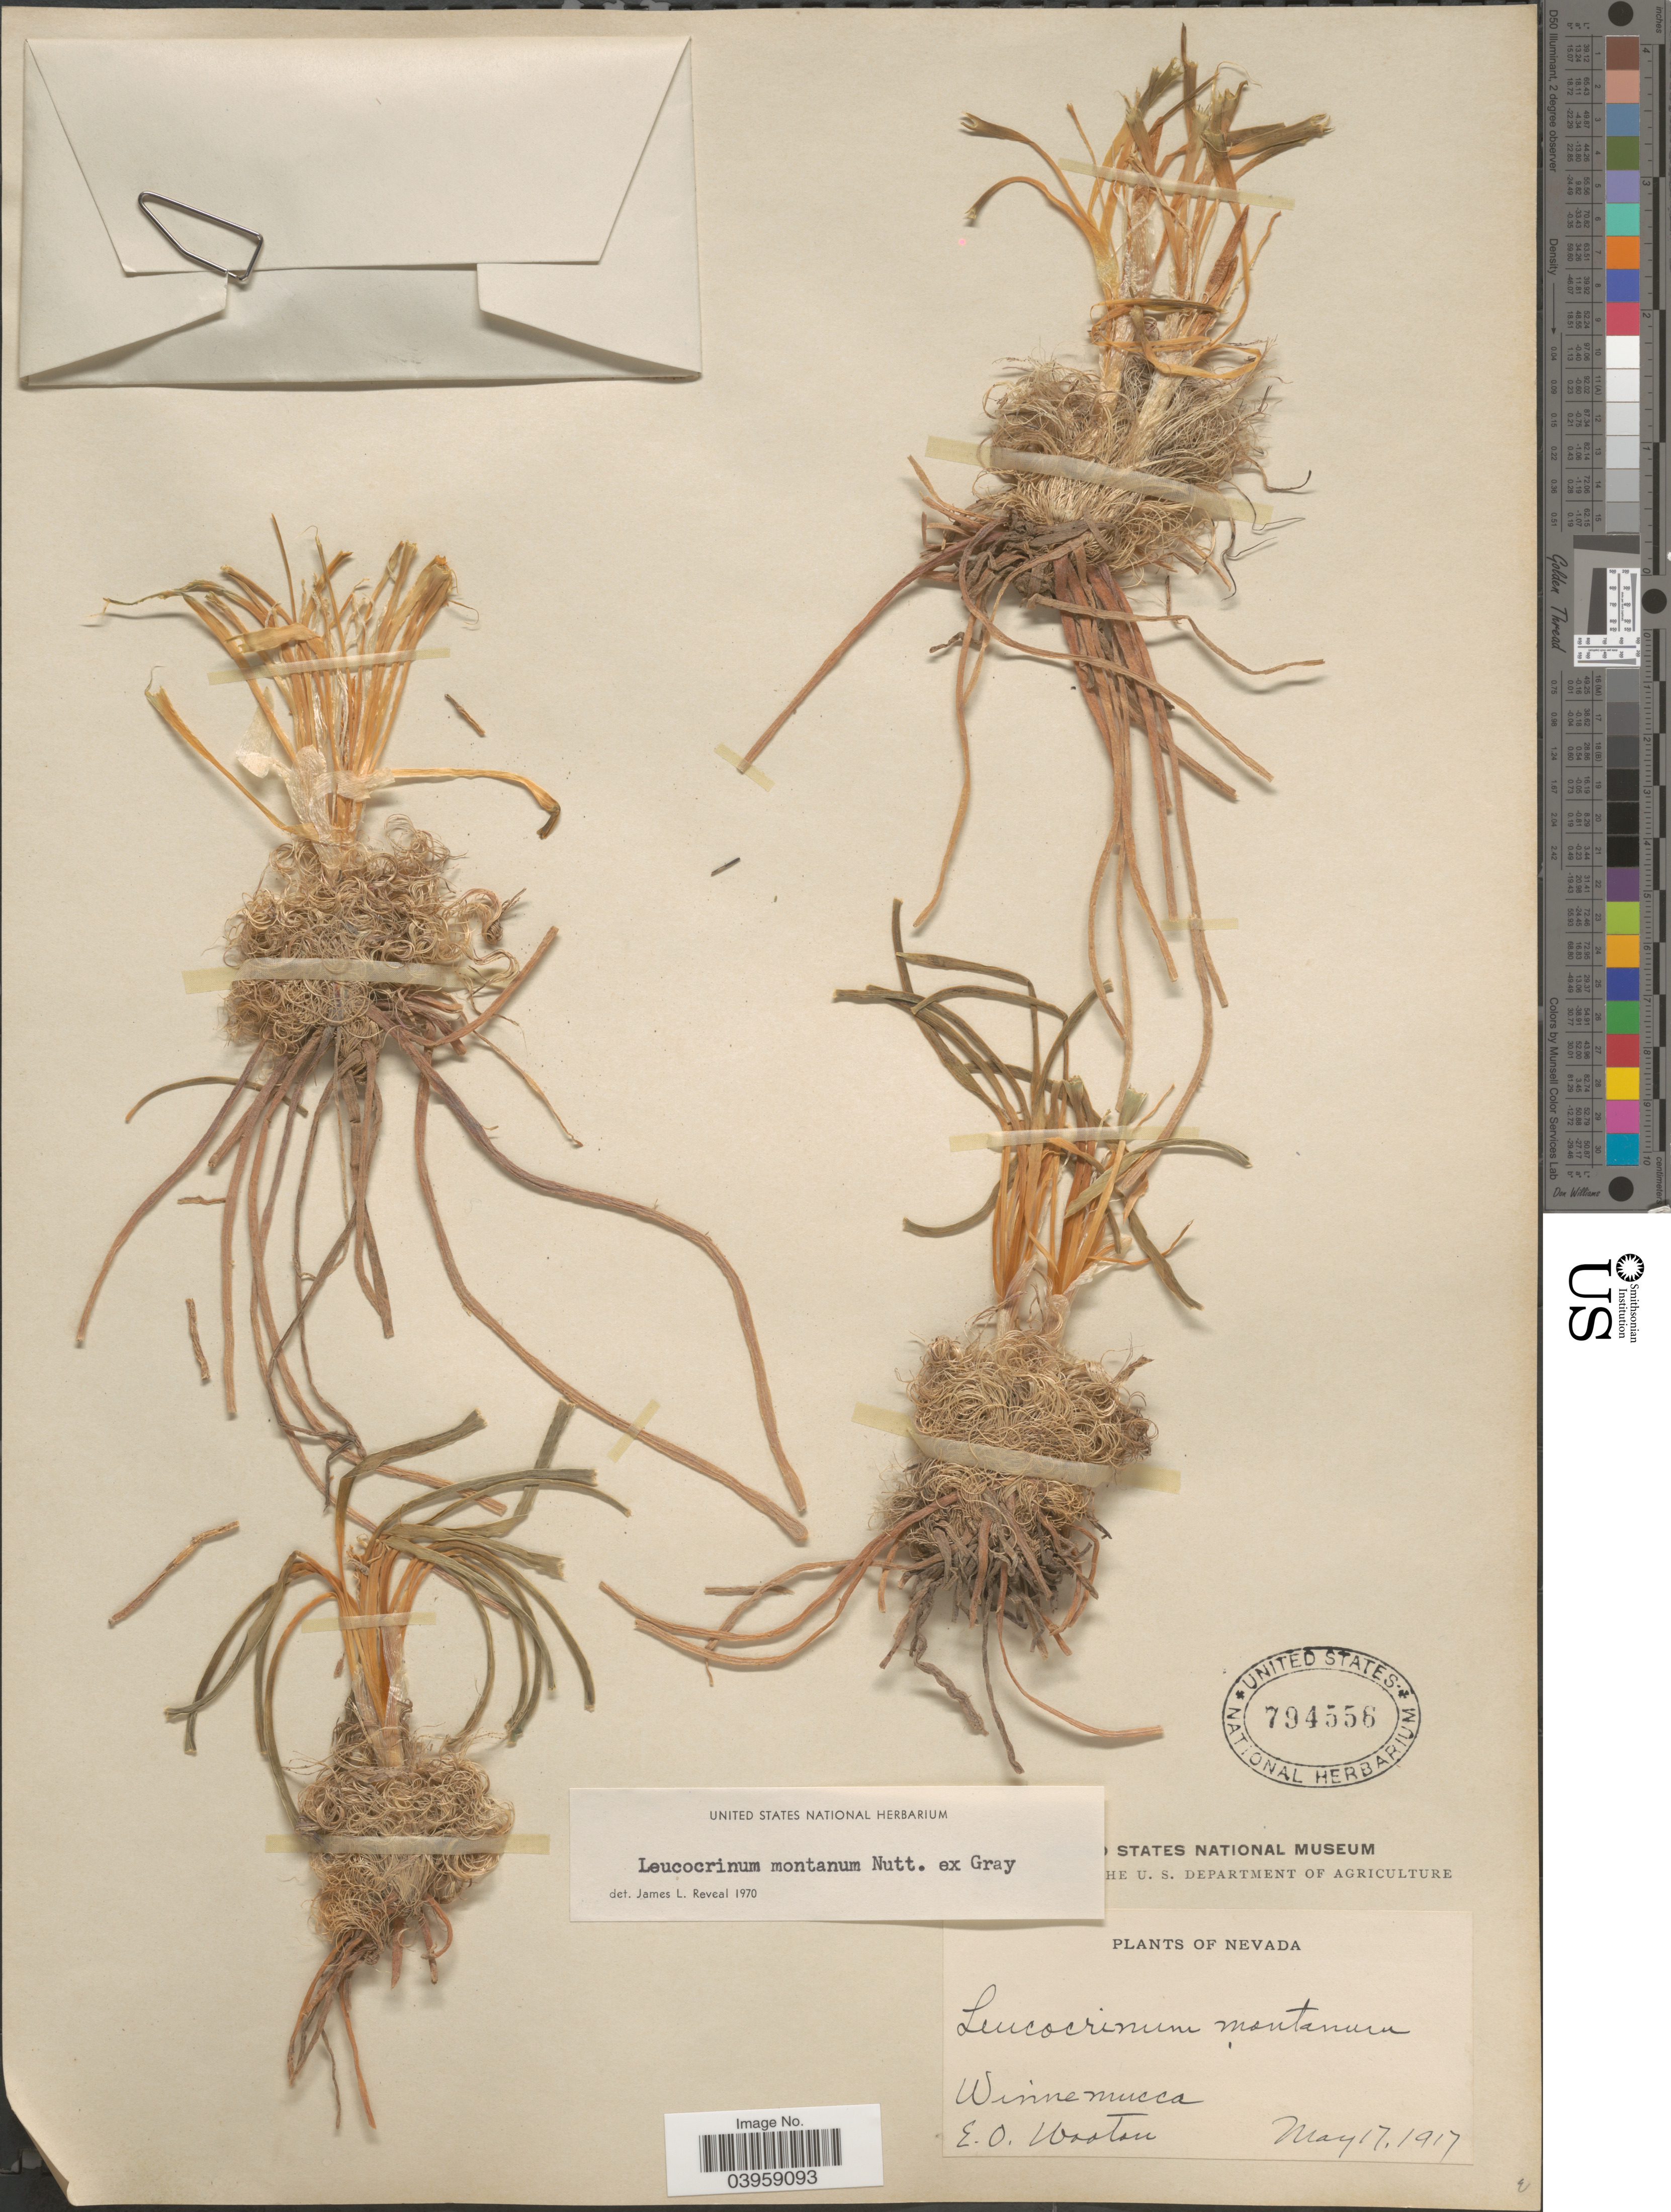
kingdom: Plantae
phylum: Tracheophyta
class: Liliopsida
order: Asparagales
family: Asparagaceae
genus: Leucocrinum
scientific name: Leucocrinum montanum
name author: Nutt.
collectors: E. O. Wooton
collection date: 1917-05-17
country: United States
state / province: Nevada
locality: Winnemucca.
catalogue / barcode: US 794556